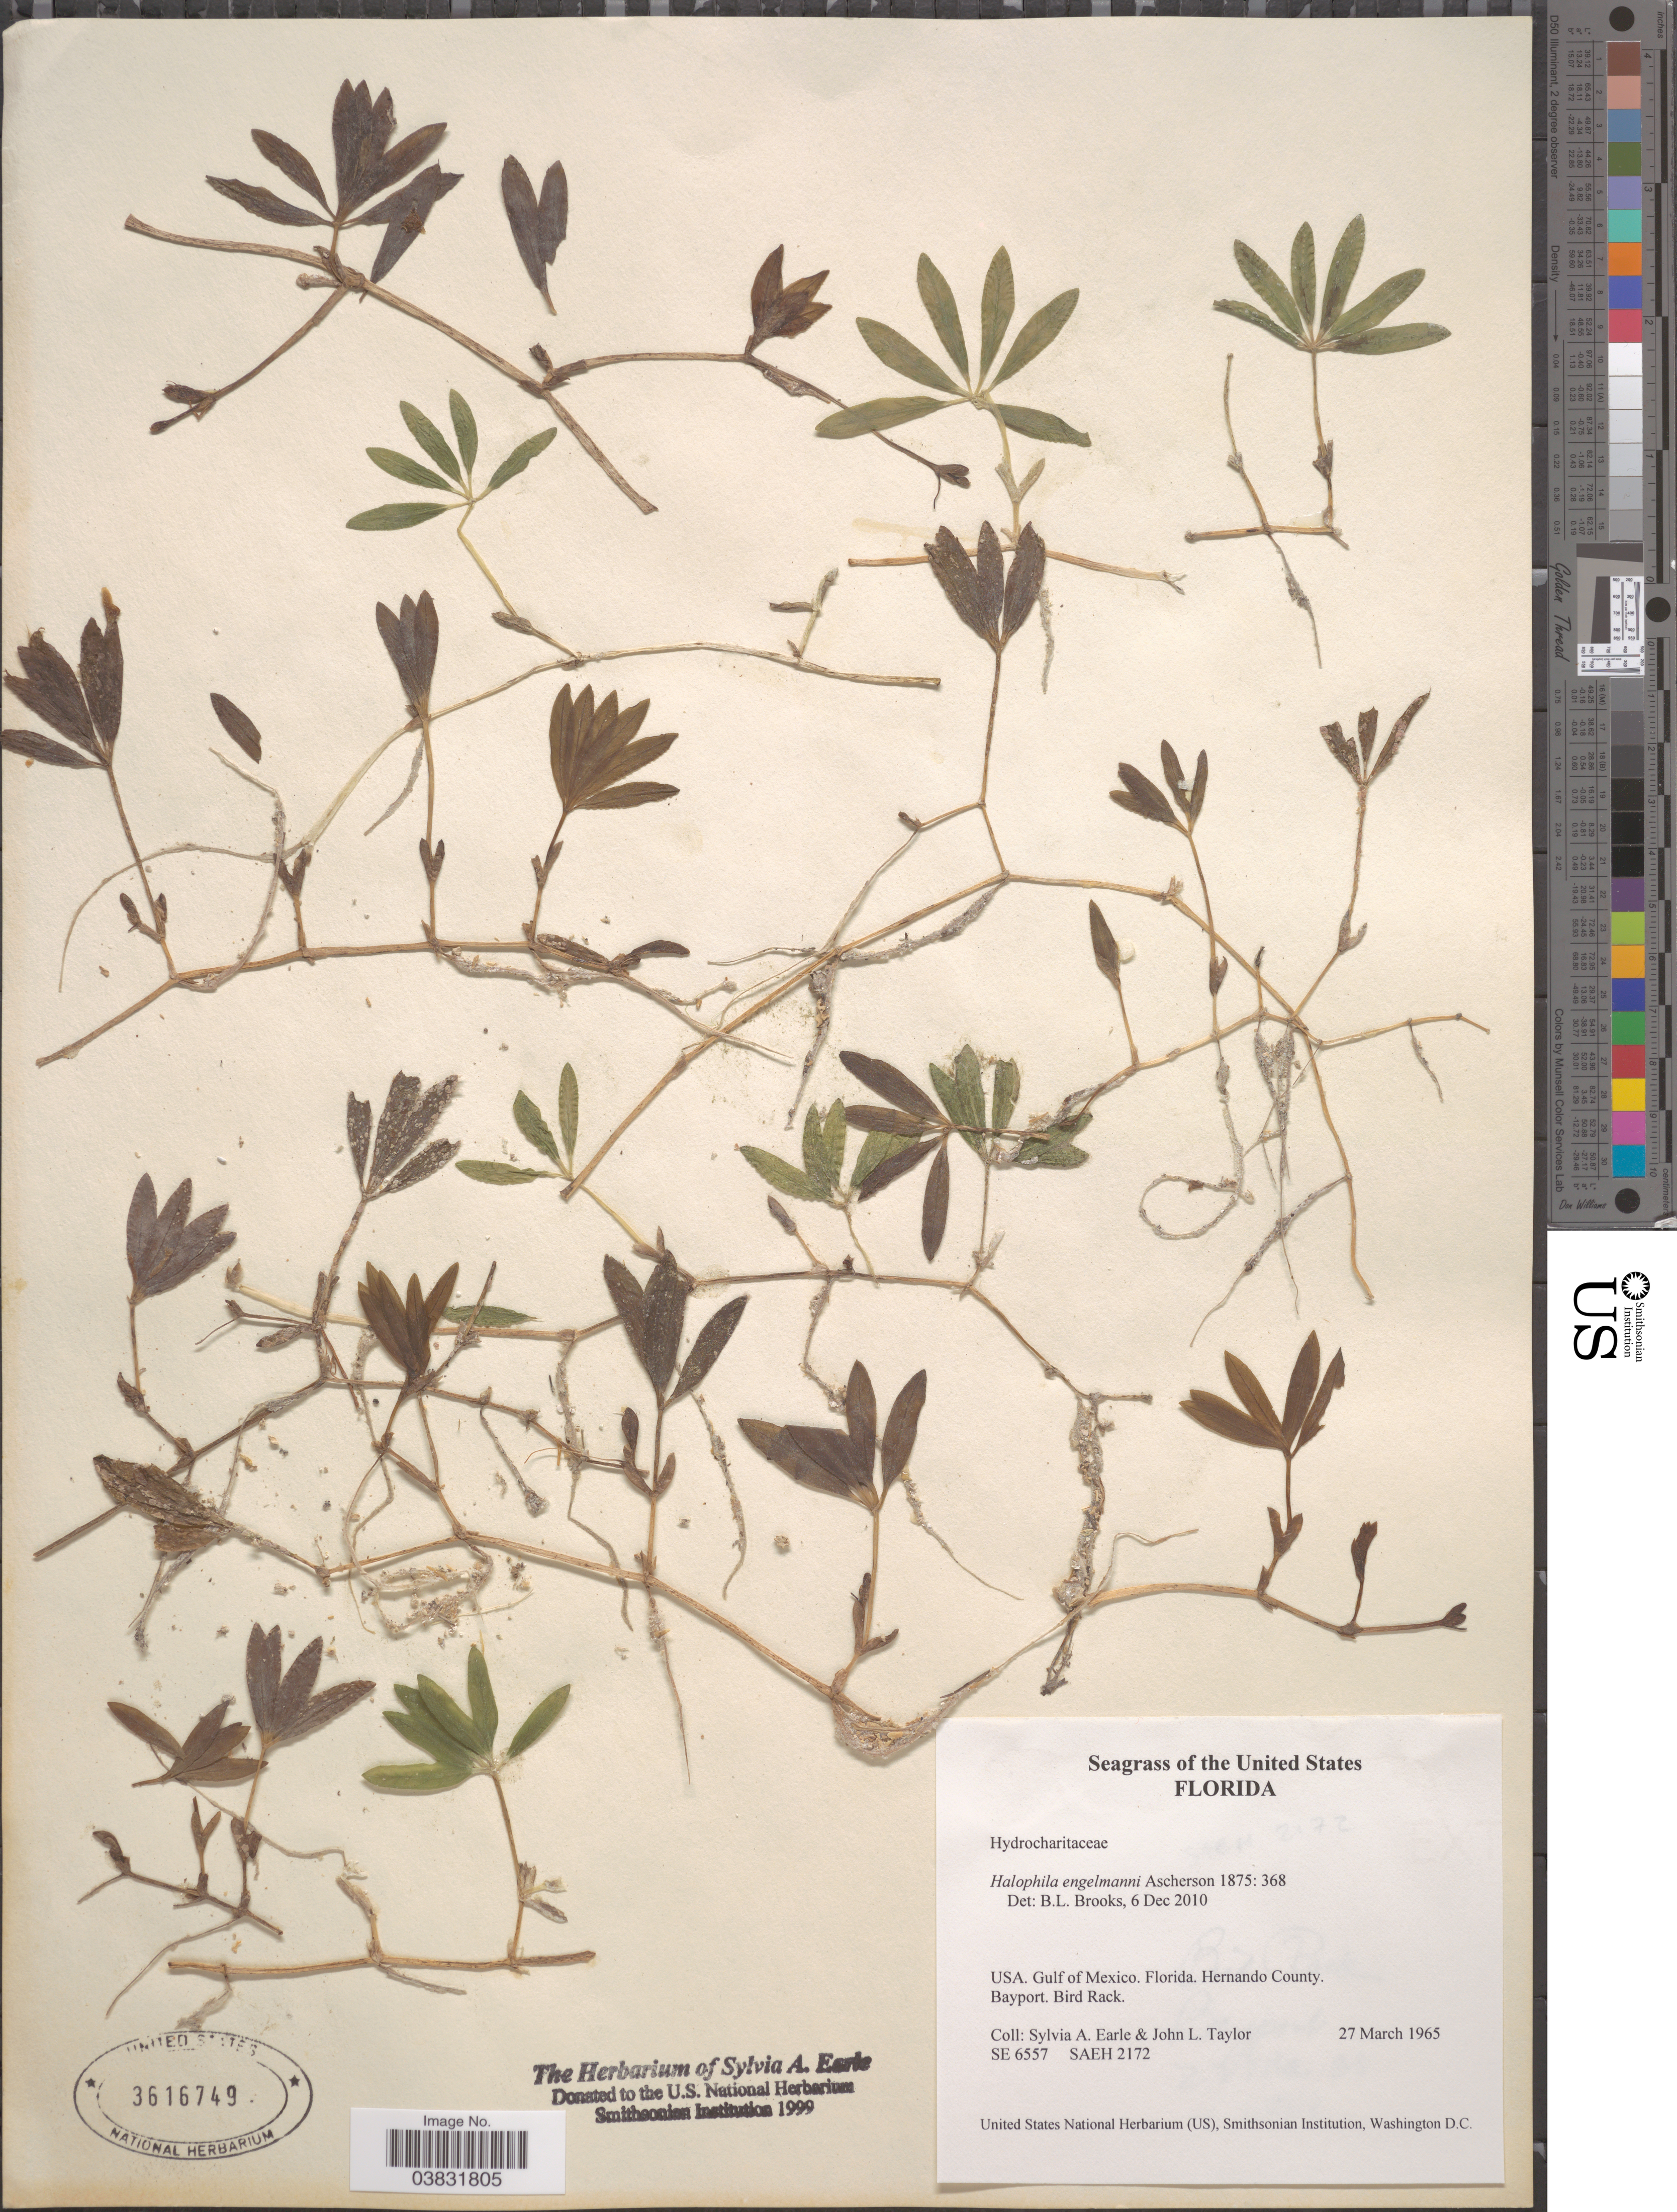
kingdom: Plantae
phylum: Tracheophyta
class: Liliopsida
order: Alismatales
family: Hydrocharitaceae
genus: Halophila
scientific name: Halophila engelmannii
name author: Asch.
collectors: S. A. Earle & J. L. Taylor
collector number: SE6557/SAEH2172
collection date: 1965-03-27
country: United States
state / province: Florida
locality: Gulf of Mexico. Hernando County. Bayport, Bird Rack.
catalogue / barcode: US 3616749